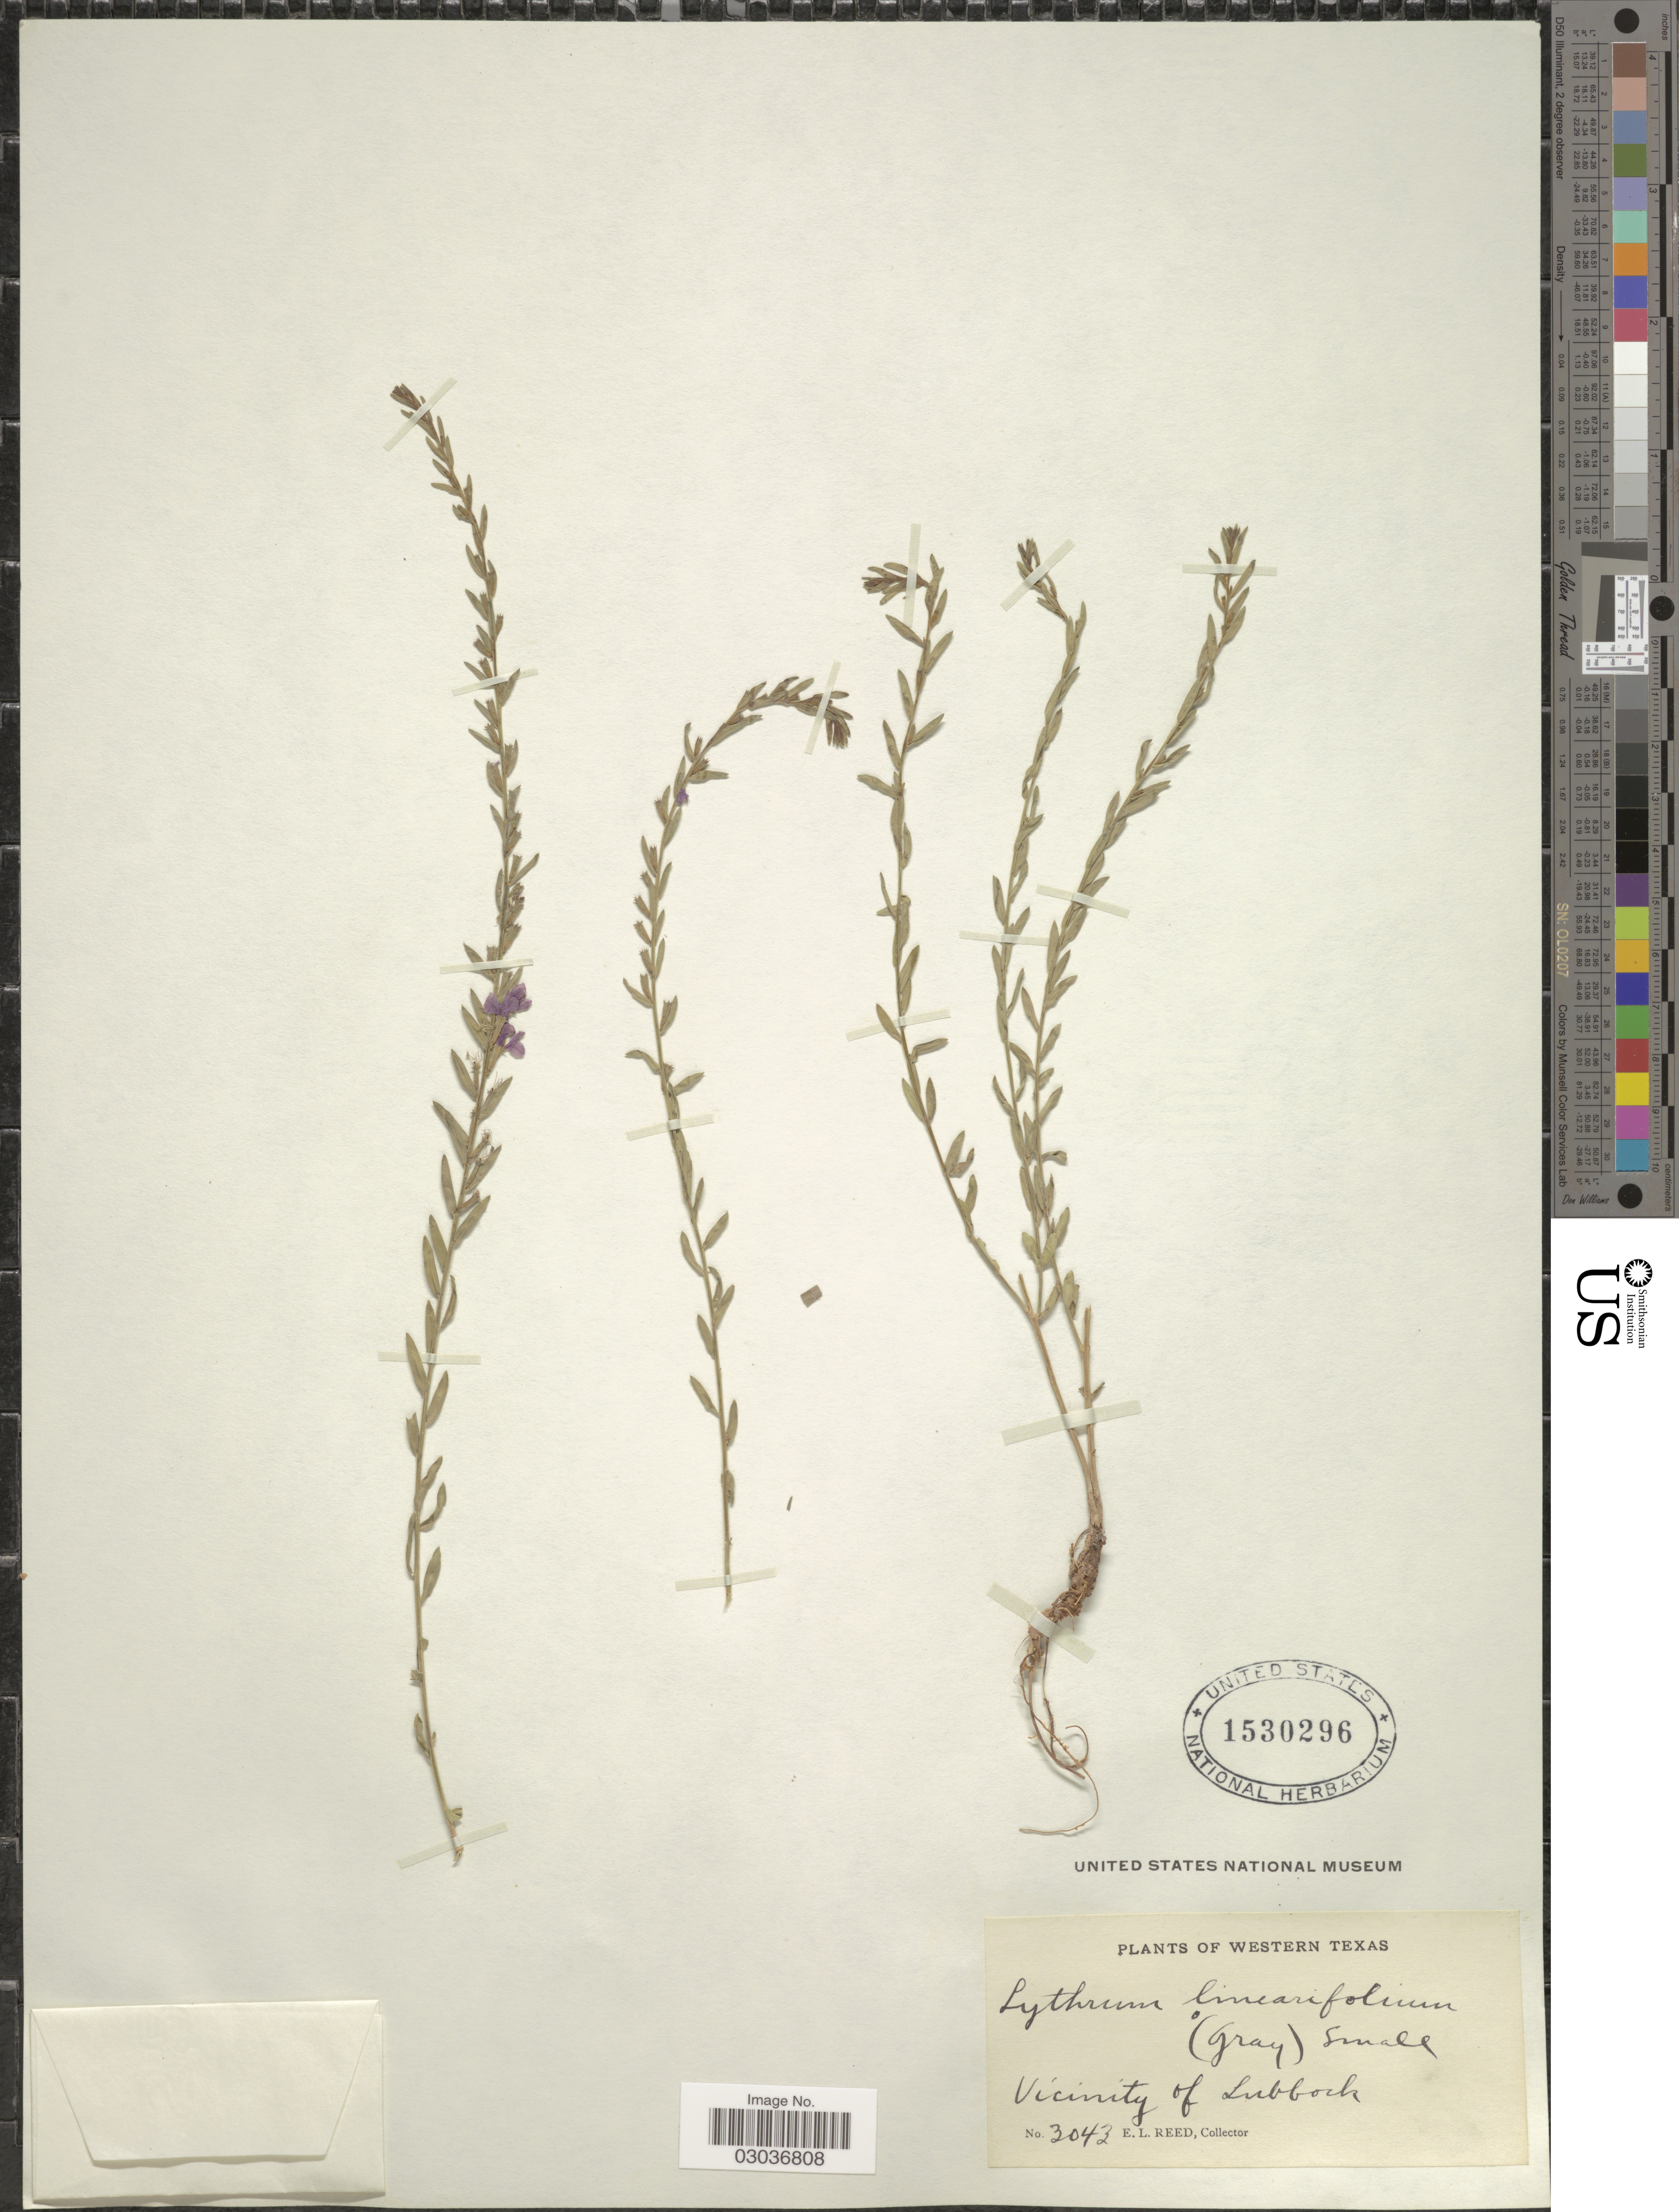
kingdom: Plantae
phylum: Tracheophyta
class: Magnoliopsida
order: Myrtales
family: Lythraceae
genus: Lythrum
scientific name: Lythrum californicum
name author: Torr. & A. Gray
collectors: E. Reed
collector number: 3043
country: United States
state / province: Texas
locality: Western Texas, Vicinity of Lubbock.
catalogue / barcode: US 1530296